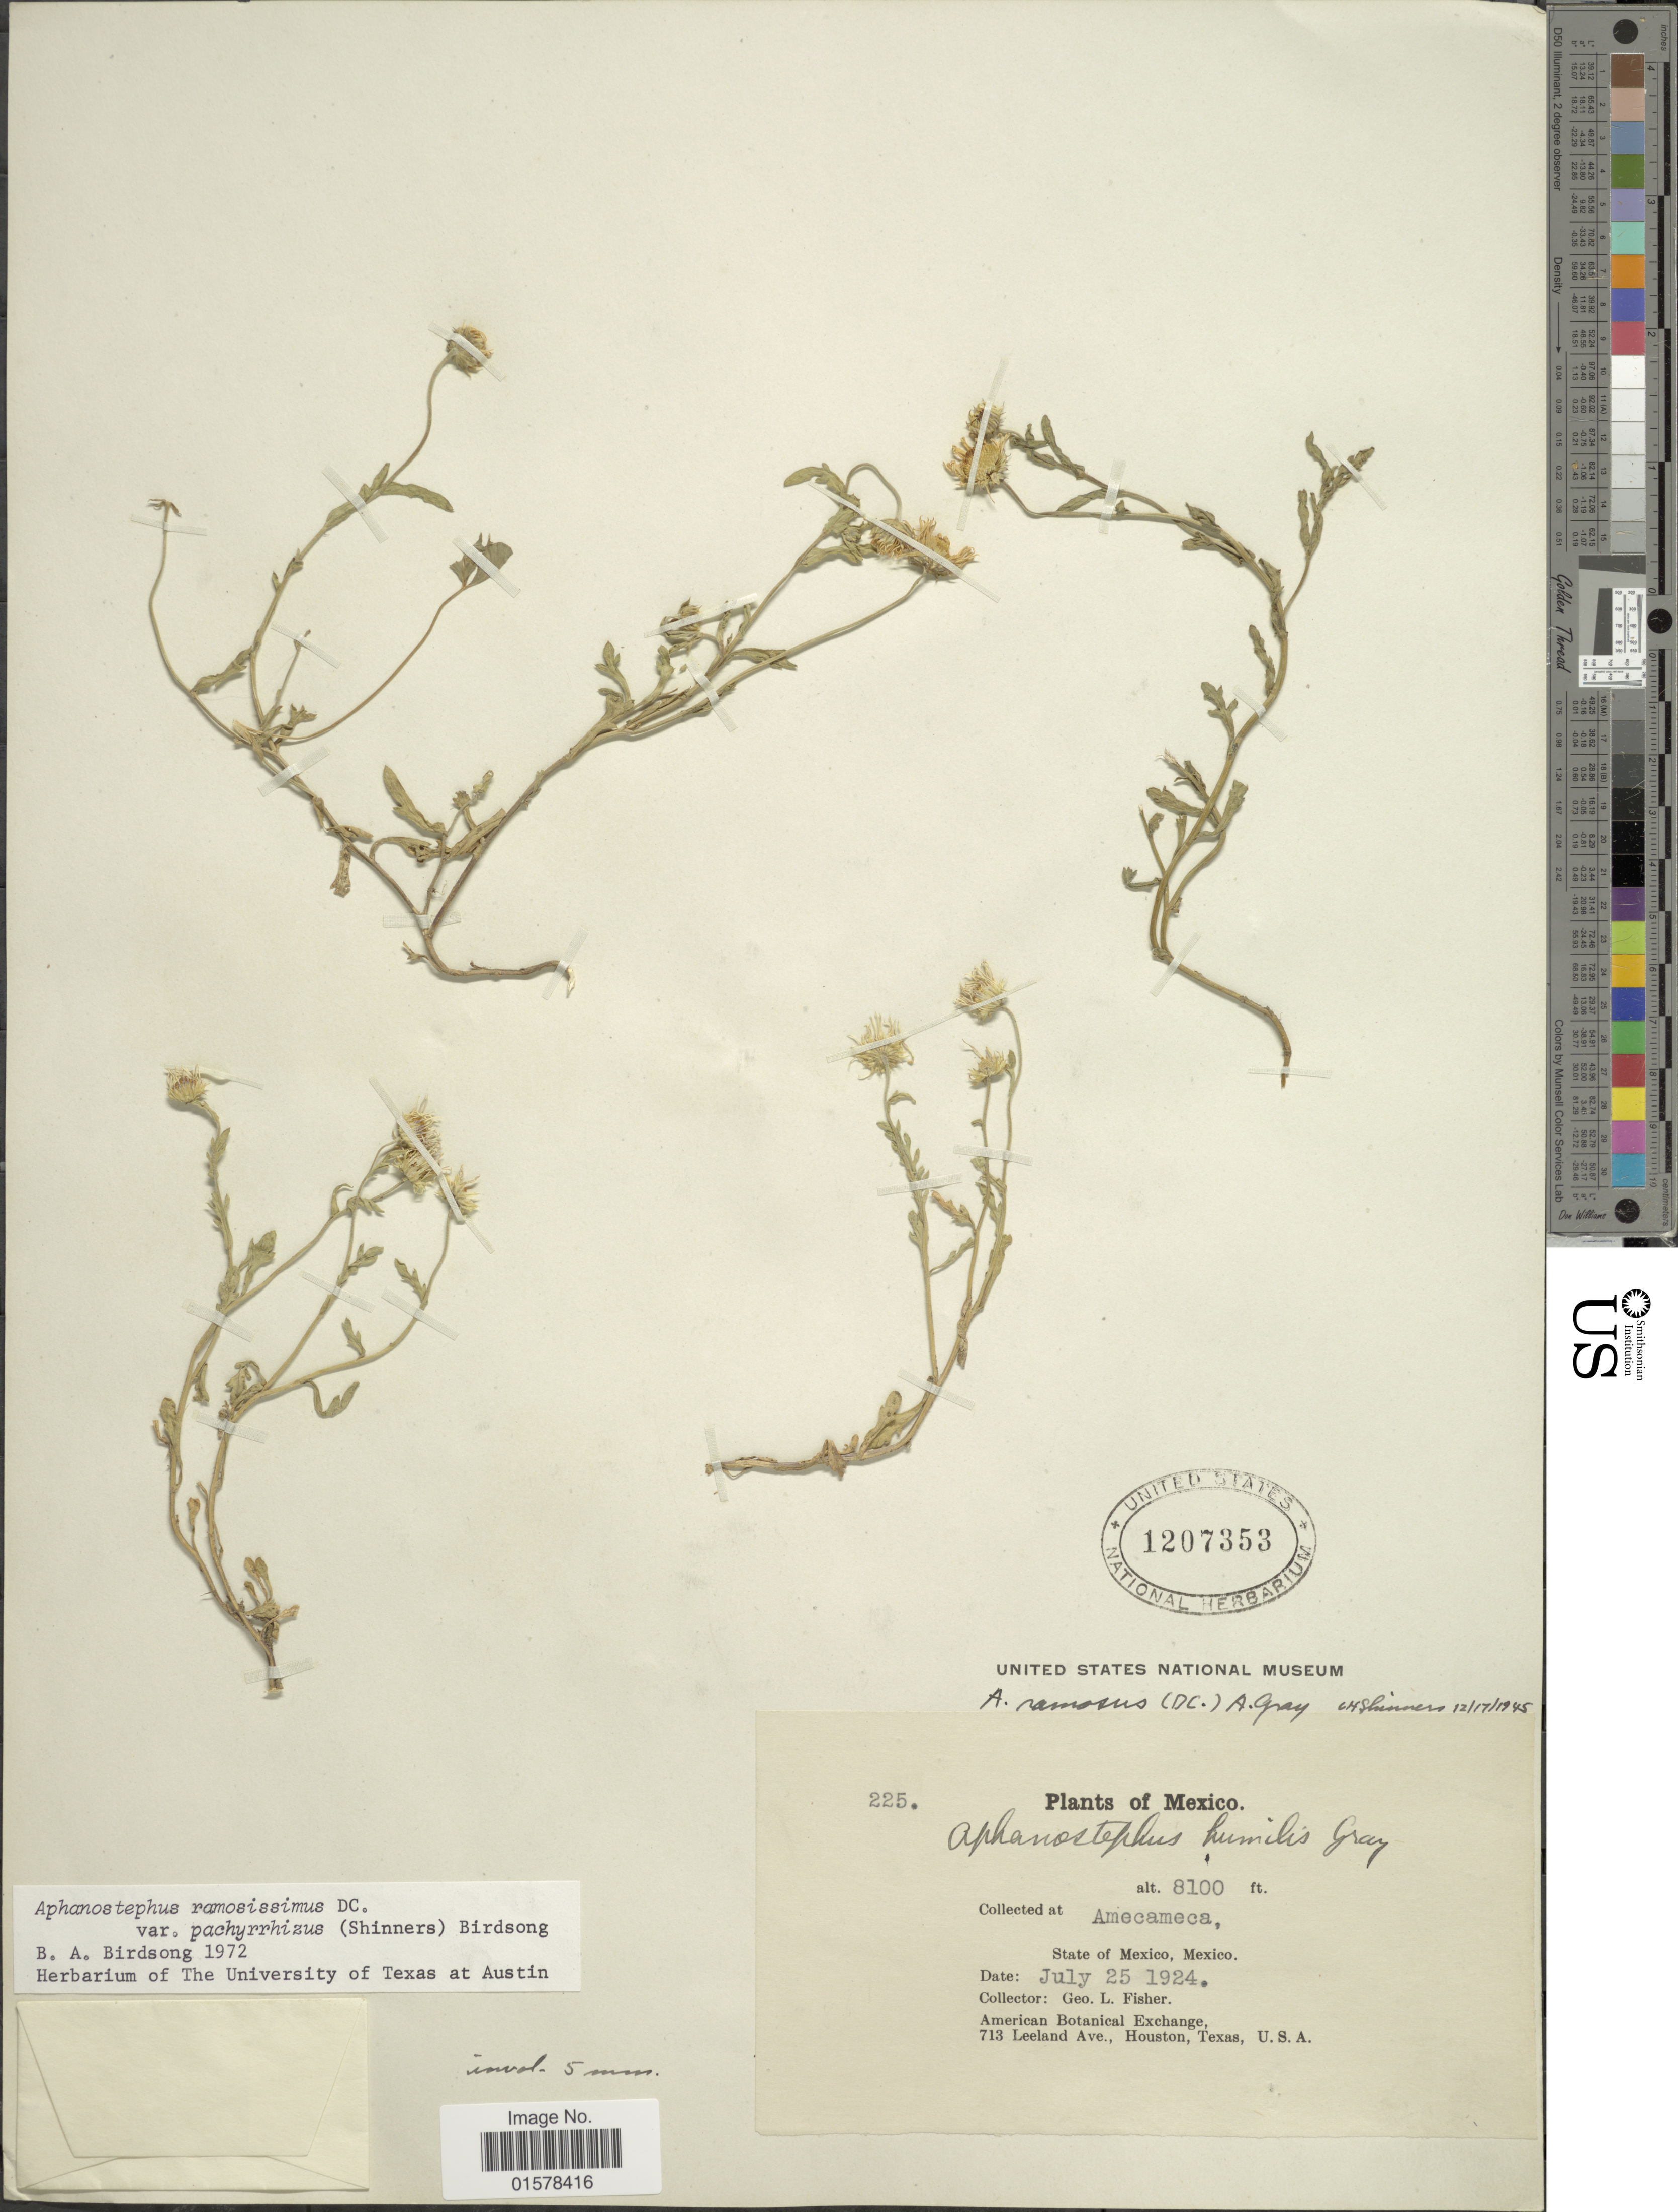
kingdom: Plantae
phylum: Tracheophyta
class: Magnoliopsida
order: Asterales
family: Asteraceae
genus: Aphanostephus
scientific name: Aphanostephus ramosissimus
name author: DC.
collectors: G. L. Fisher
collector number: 225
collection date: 1924-07-25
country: Mexico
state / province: México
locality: Amecameca. State of México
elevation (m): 2469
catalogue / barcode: US 1207353